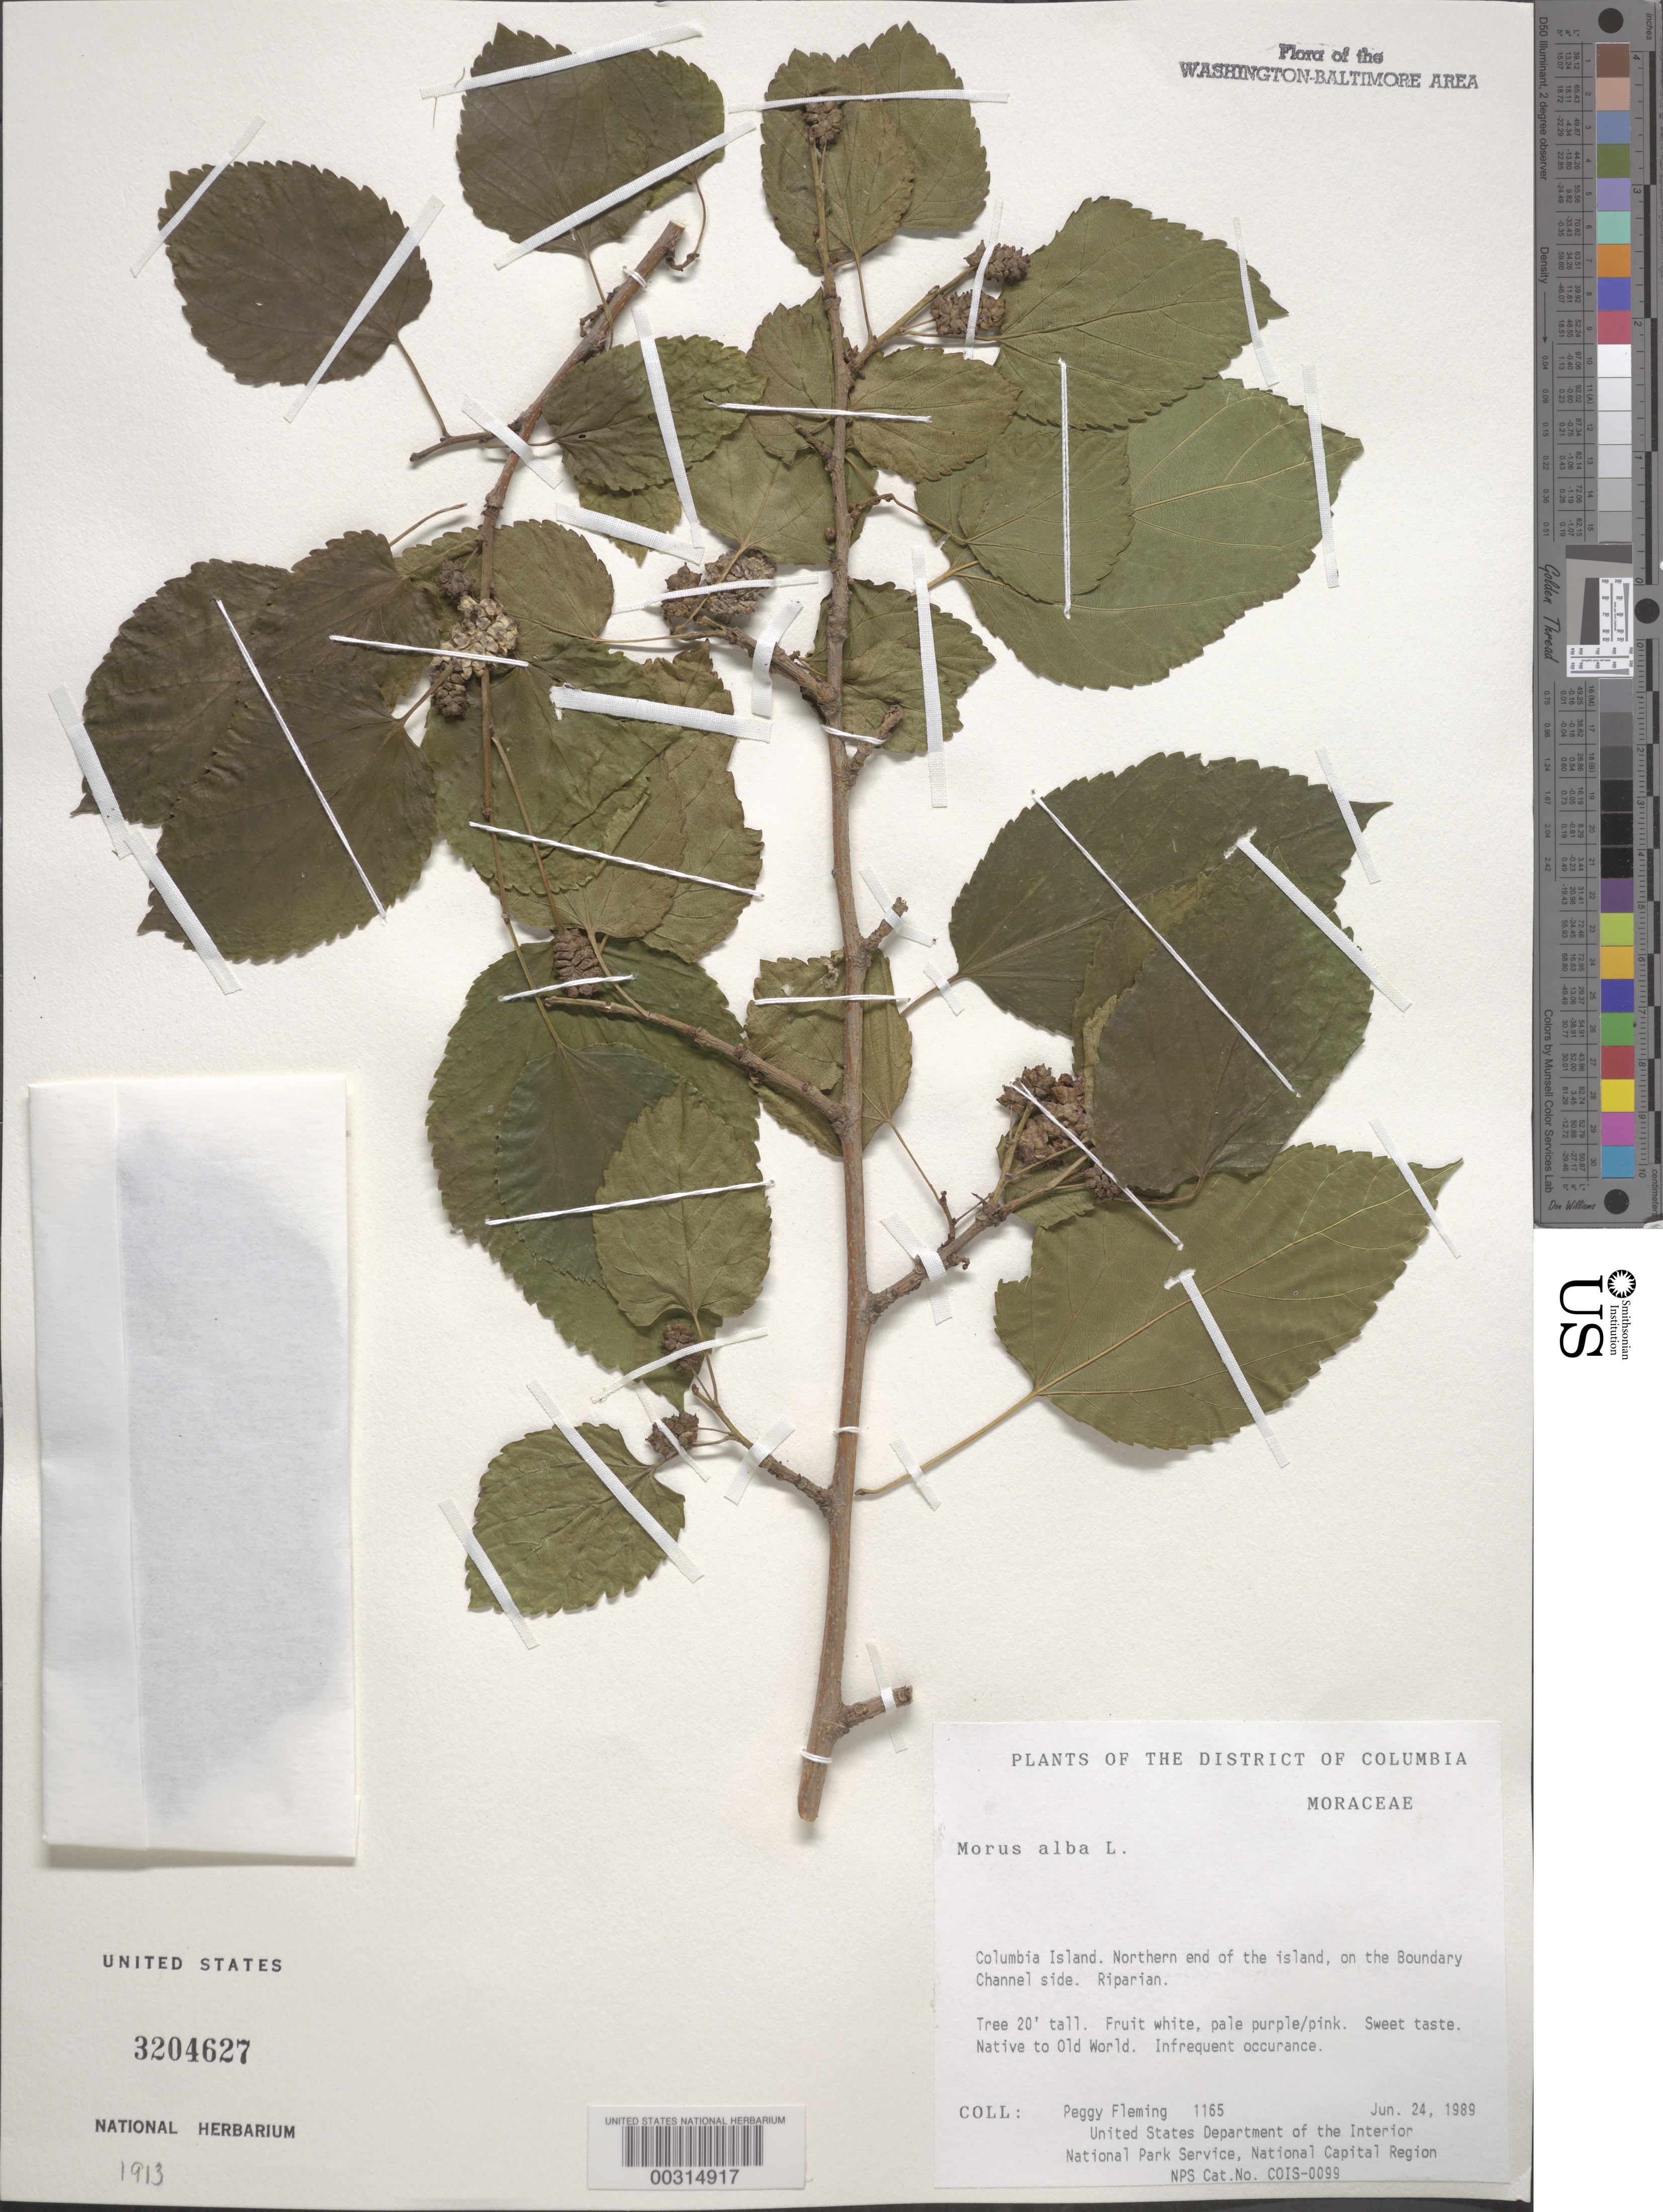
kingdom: Plantae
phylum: Tracheophyta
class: Magnoliopsida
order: Rosales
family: Moraceae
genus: Morus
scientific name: Morus alba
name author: L.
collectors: P. Fleming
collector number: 1165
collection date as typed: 24 Jun 1989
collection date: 1989-06-24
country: United States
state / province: District of Columbia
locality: Columbia Island, N end of Island on Boundary Channel side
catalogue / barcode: US 3204627